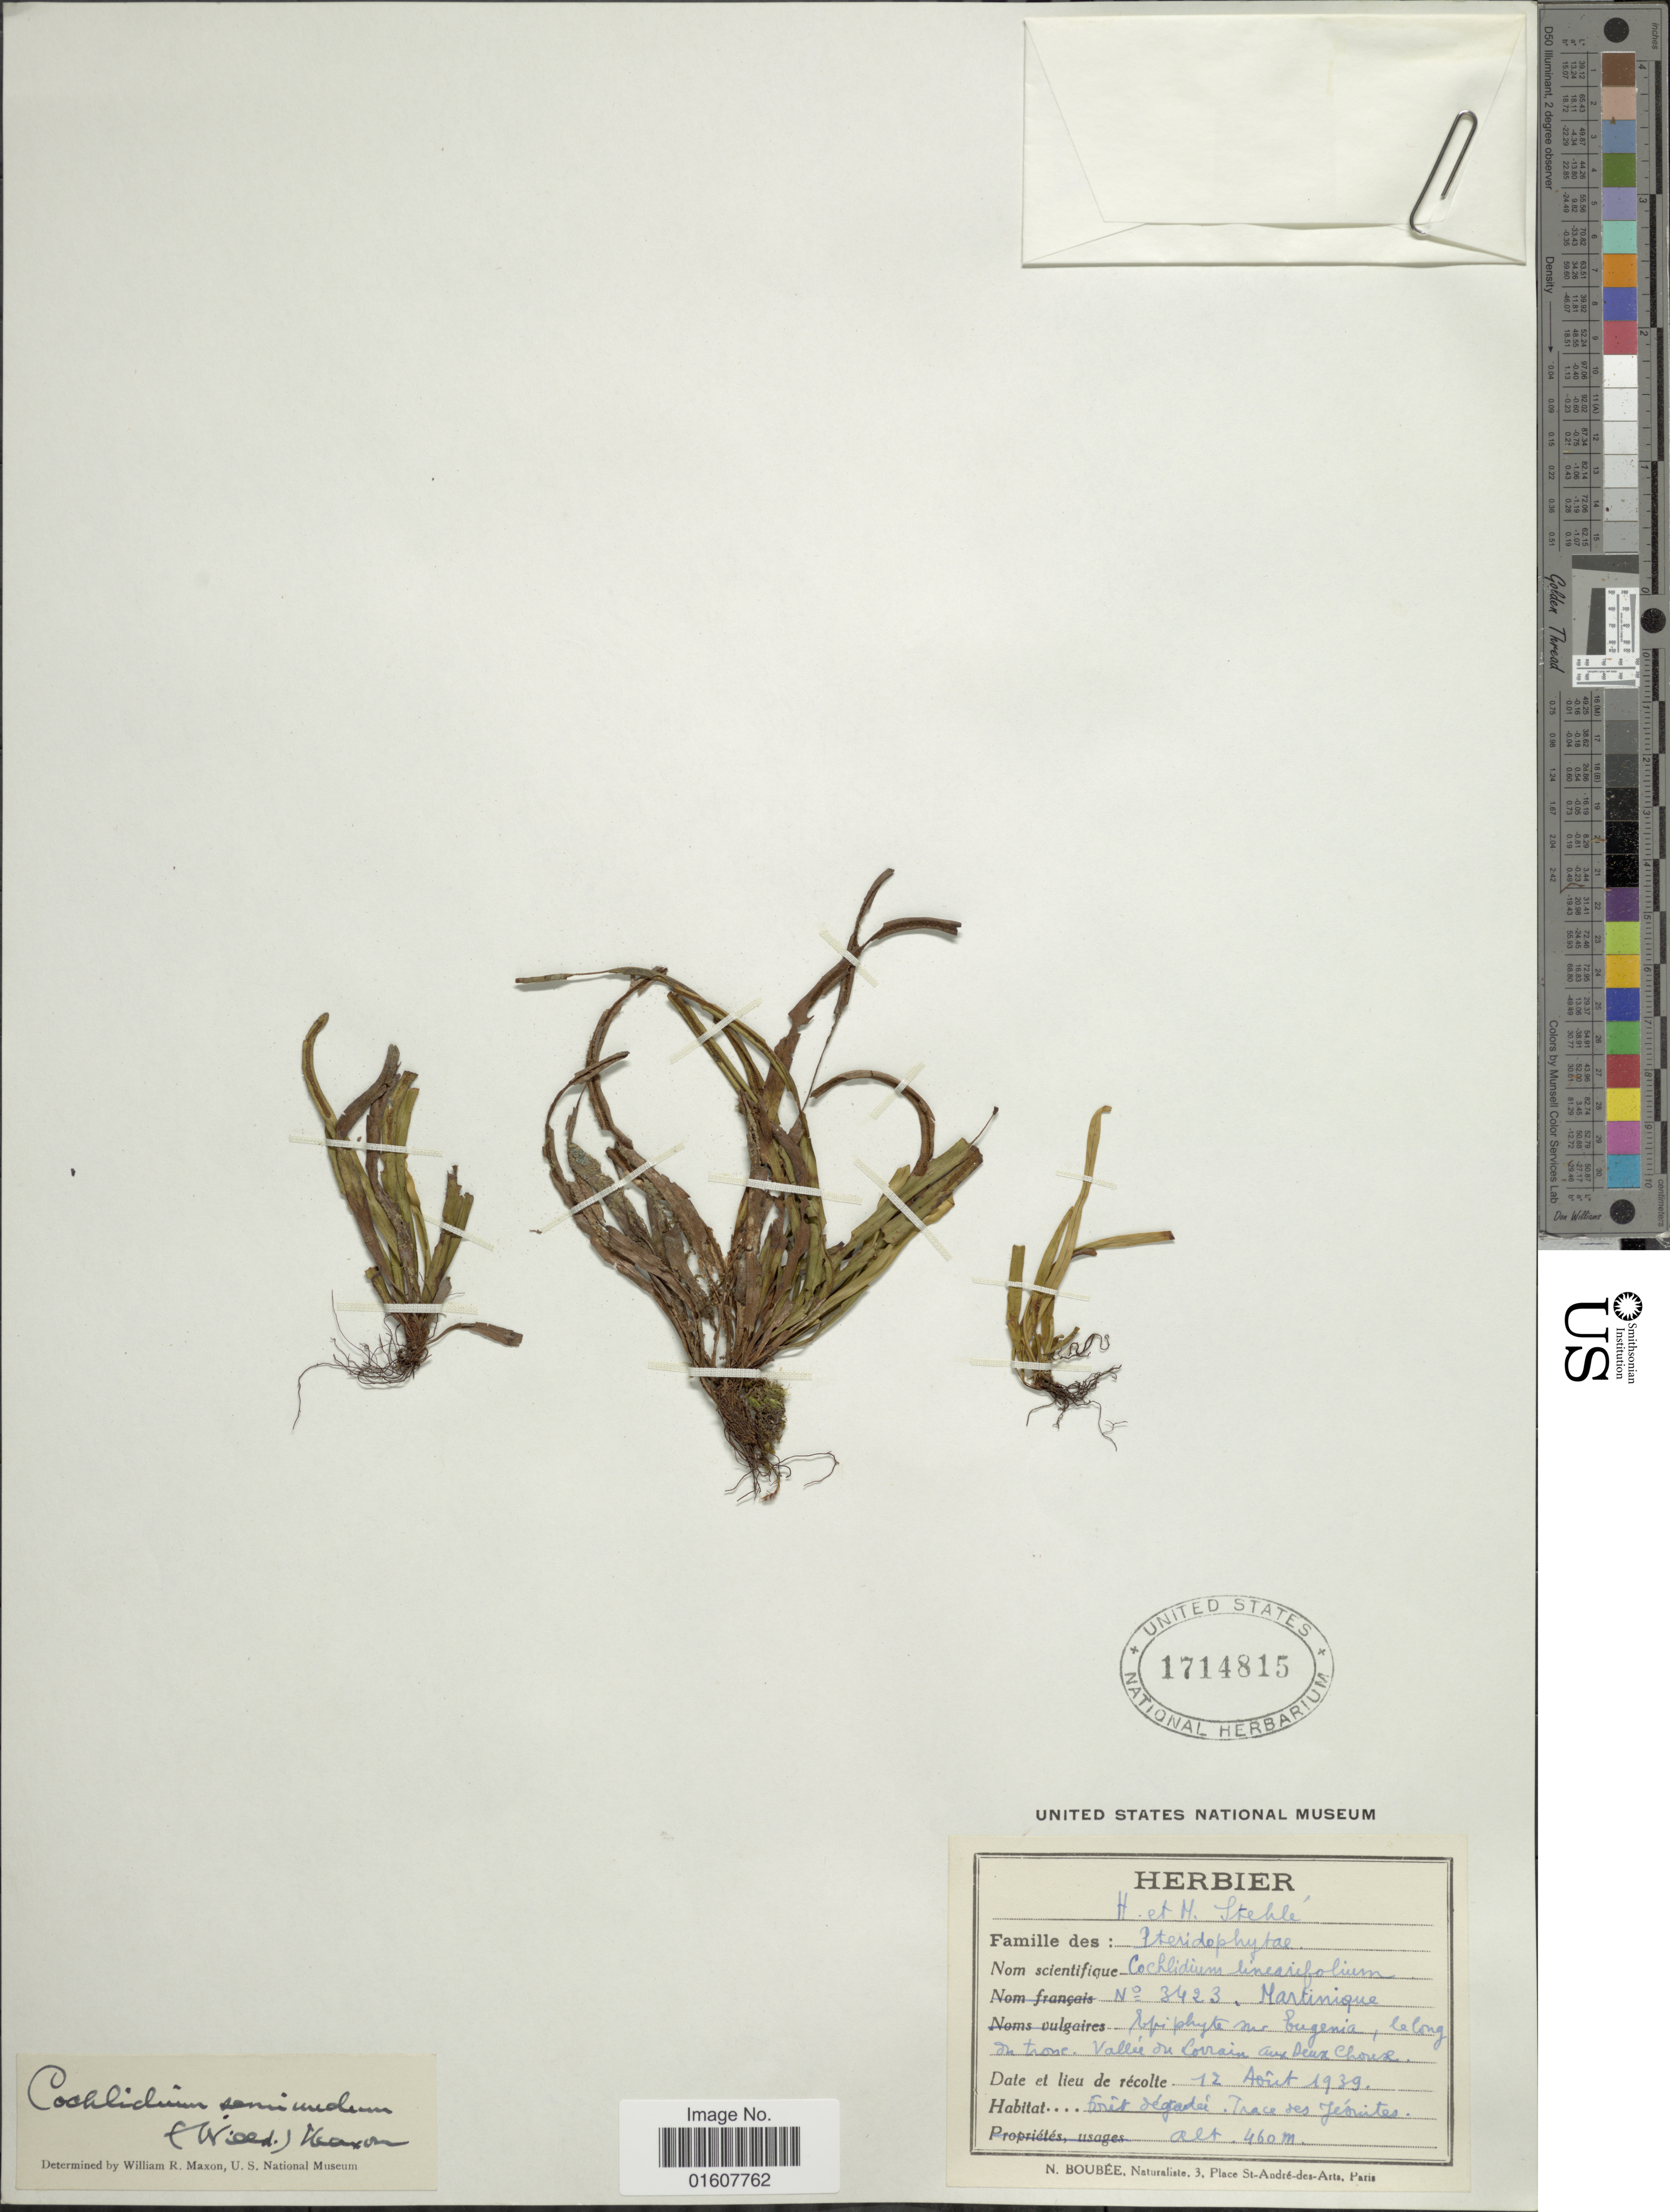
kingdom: Plantae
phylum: Tracheophyta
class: Polypodiopsida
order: Polypodiales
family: Polypodiaceae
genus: Cochlidium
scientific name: Cochlidium seminudum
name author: (Willd.) Maxon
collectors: H. Stehlé & M. Stehlé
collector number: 3423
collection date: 1939-08-12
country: Martinique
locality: Vallee du Lorrain aux Deux Choux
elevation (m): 460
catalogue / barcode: US 1714815